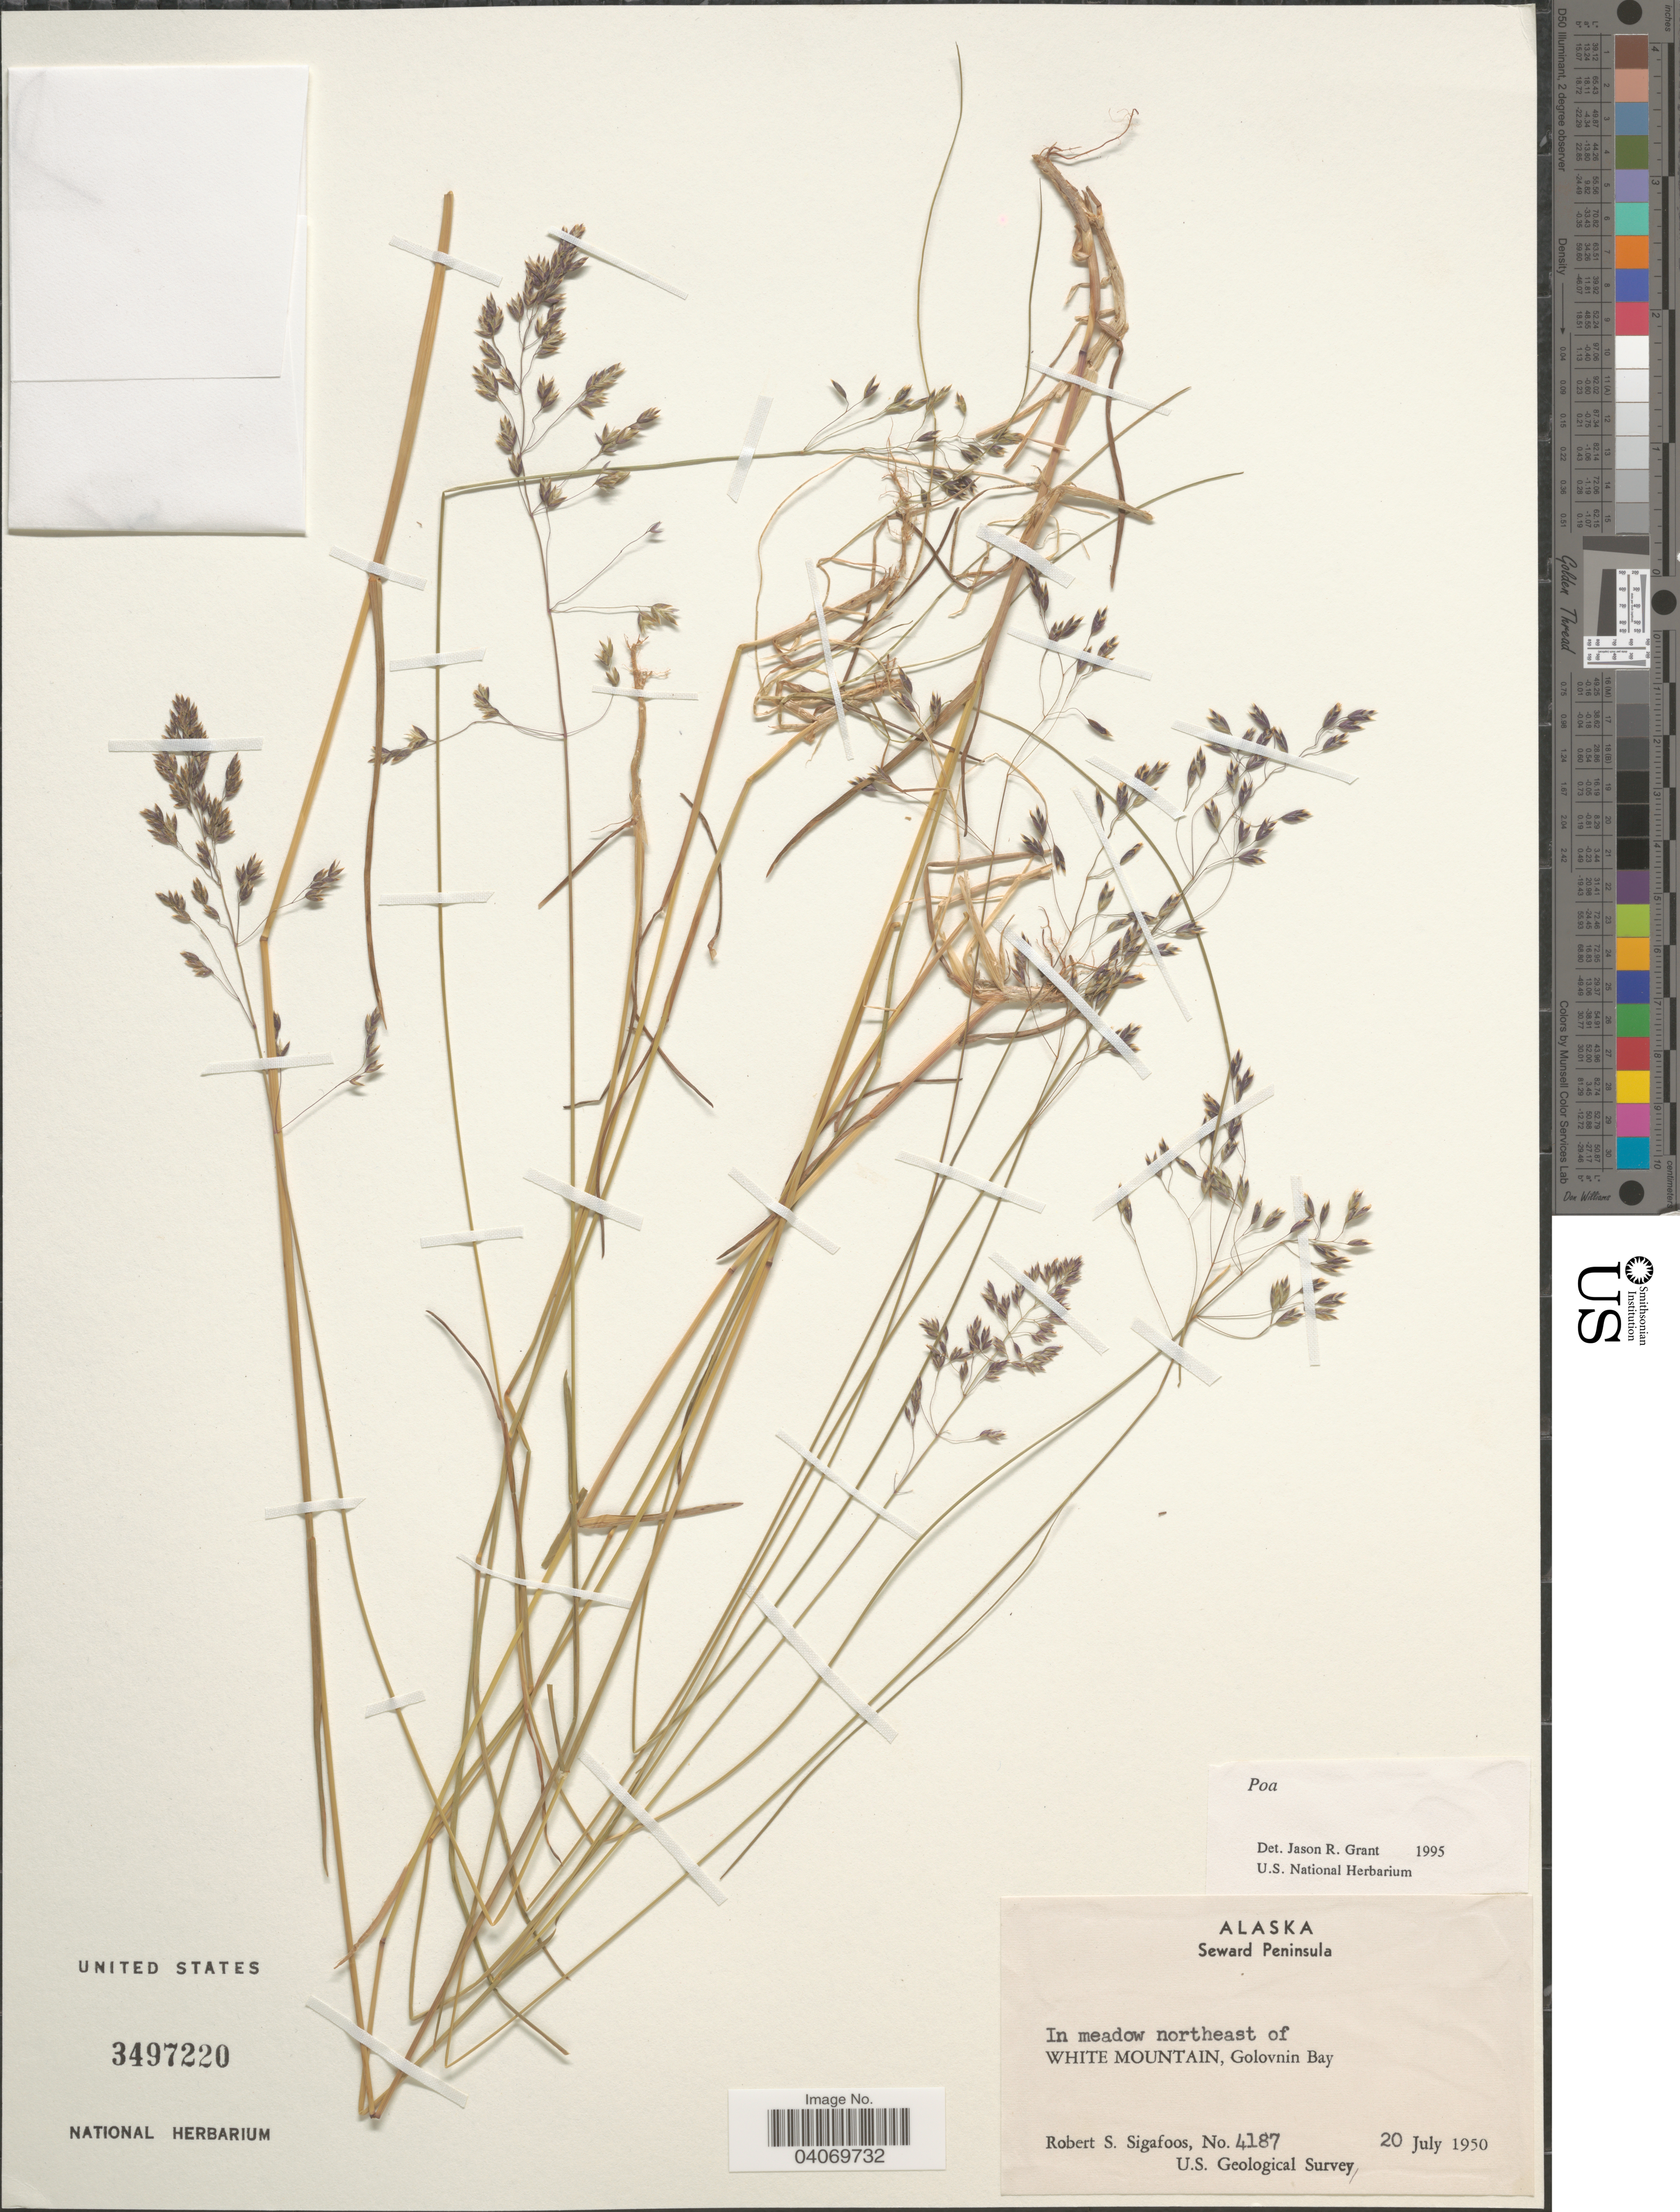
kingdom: Plantae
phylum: Tracheophyta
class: Liliopsida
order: Poales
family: Poaceae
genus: Poa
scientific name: Poa sp.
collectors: R. Sigafoos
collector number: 4187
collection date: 1950-07-20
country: United States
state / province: Alaska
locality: Seward Peninsula. In meadow northeast of White Mountain, Golovnin Bay. U.S. Geological Survey.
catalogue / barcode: US 3497220